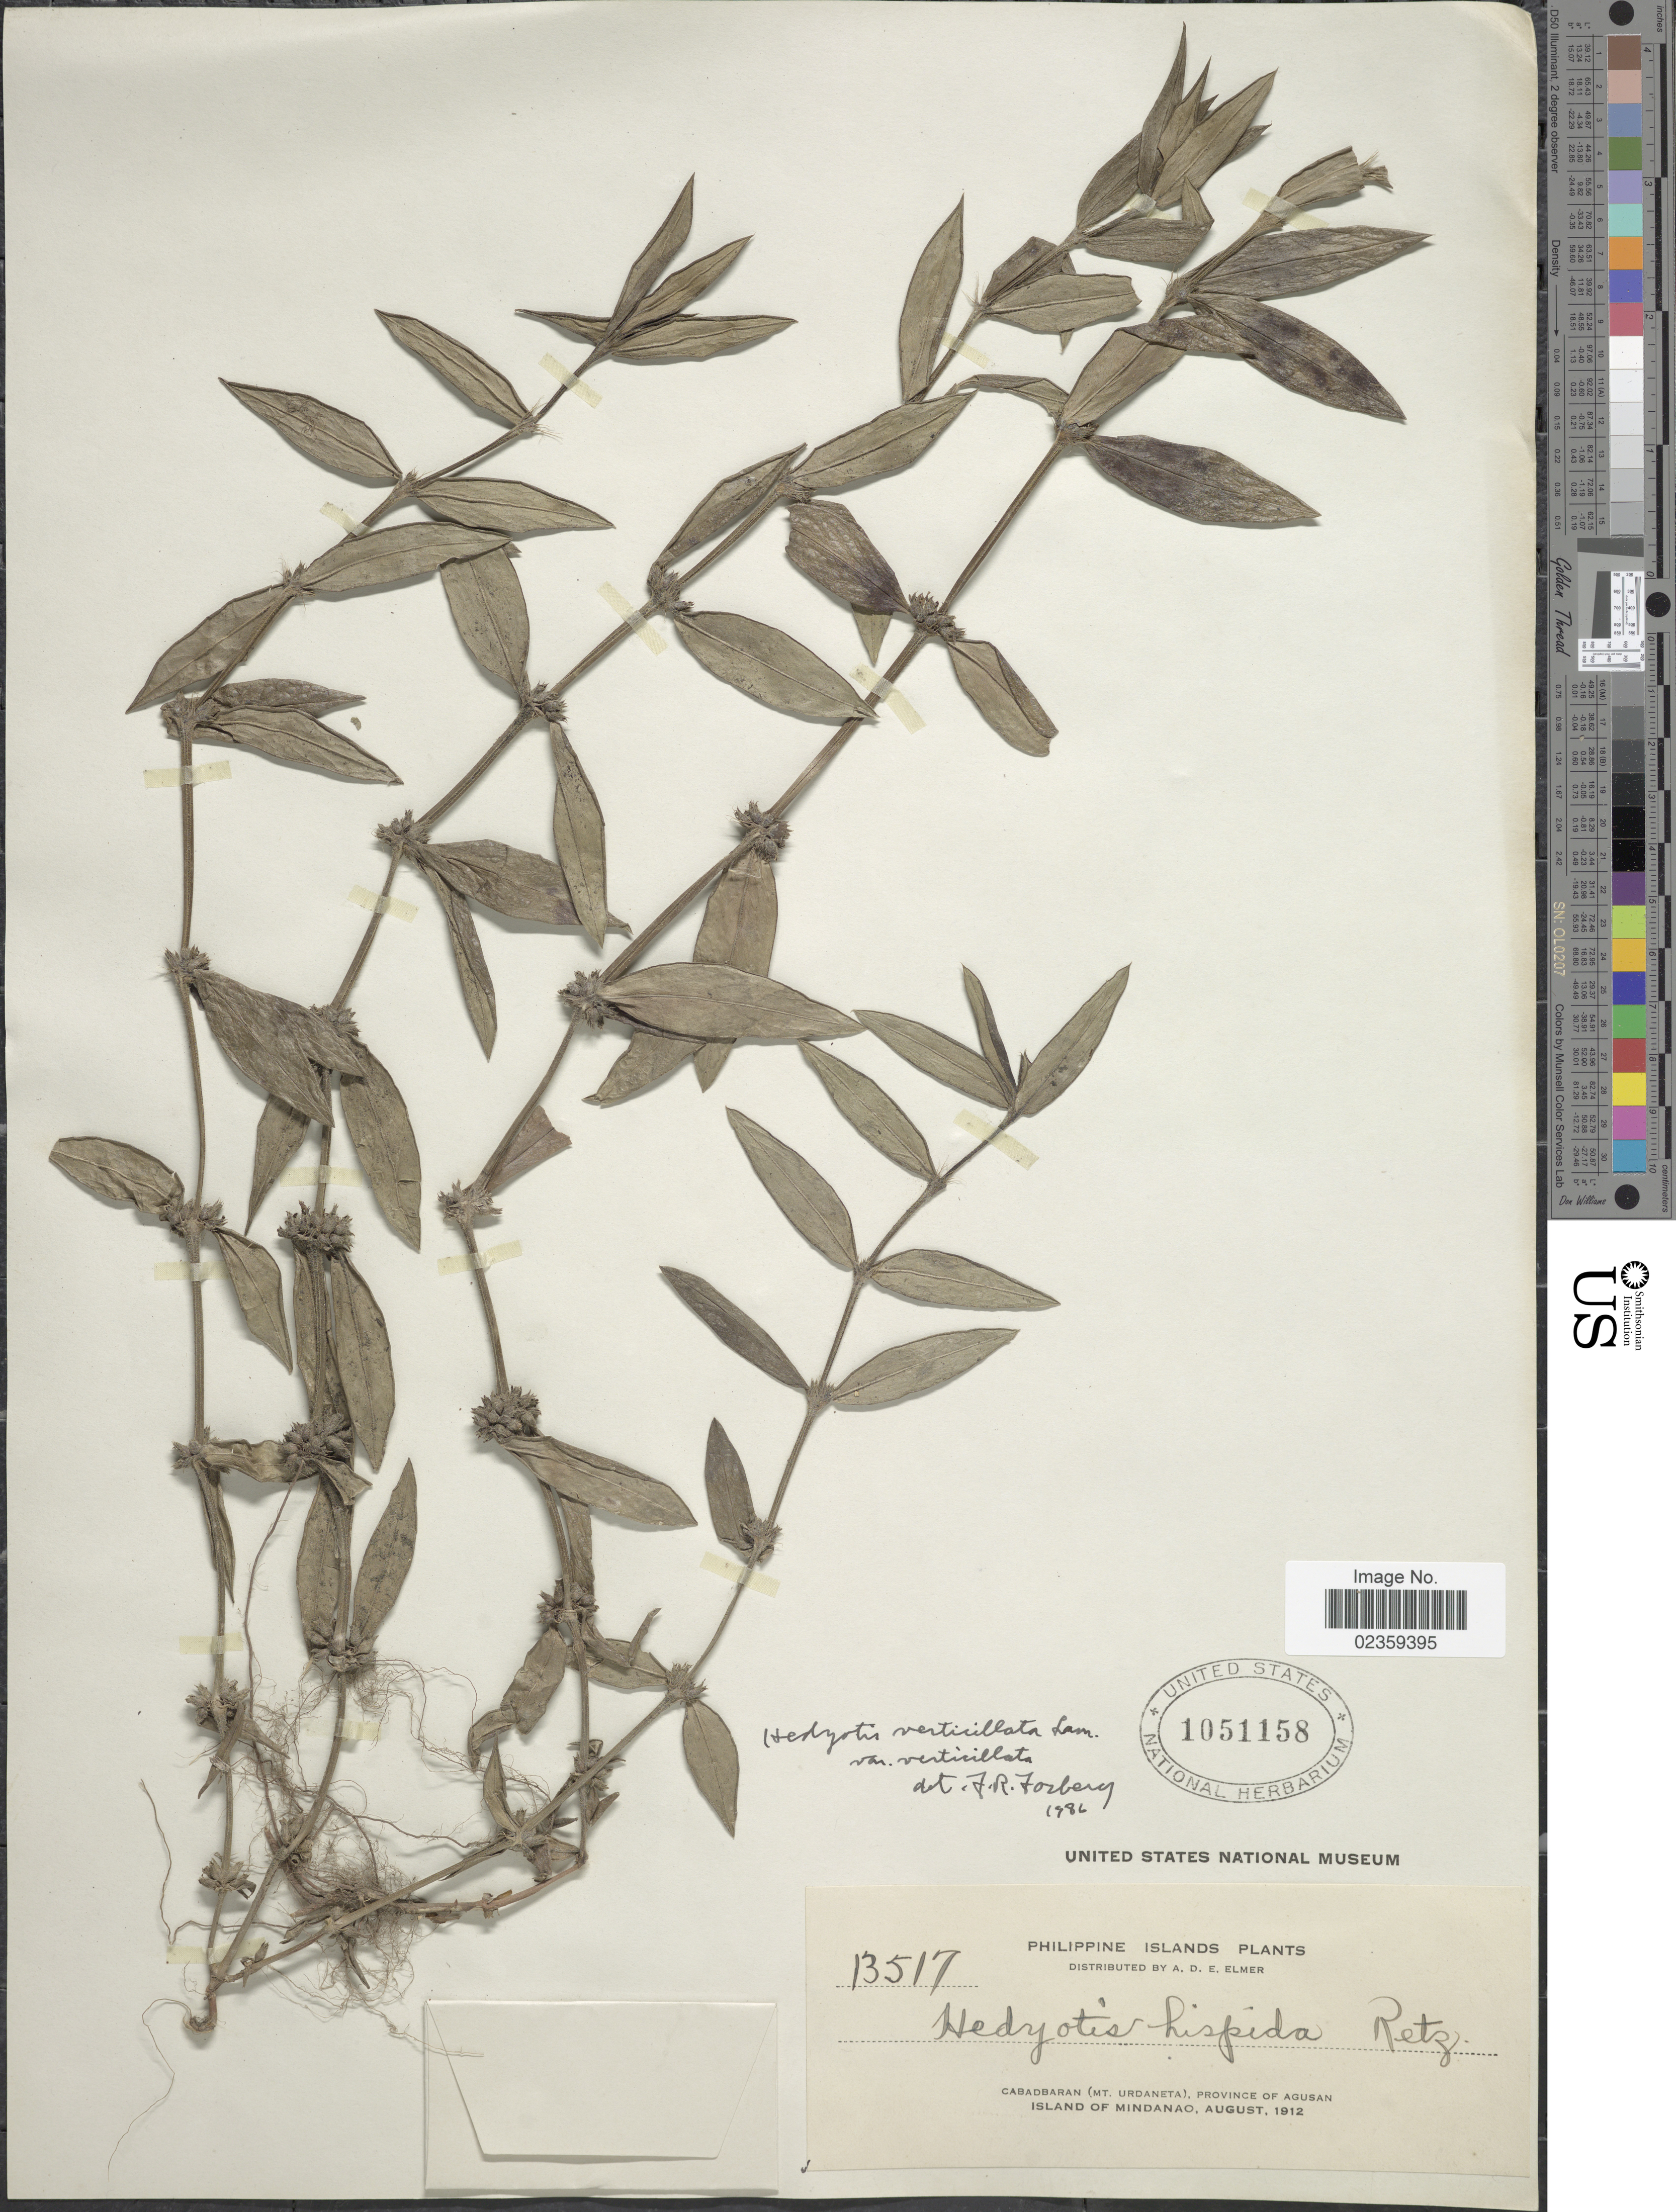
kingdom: Plantae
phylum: Tracheophyta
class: Magnoliopsida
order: Gentianales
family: Rubiaceae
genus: Oldenlandia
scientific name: Oldenlandia verticillata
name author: L.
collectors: A. D. E. Elmer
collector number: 13517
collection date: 1912-08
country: Philippines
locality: Philippine Islands. Cabadbaran (Mt. Urdaneta), Province of Agusan. Island of Mindanao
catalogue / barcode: US 1051158